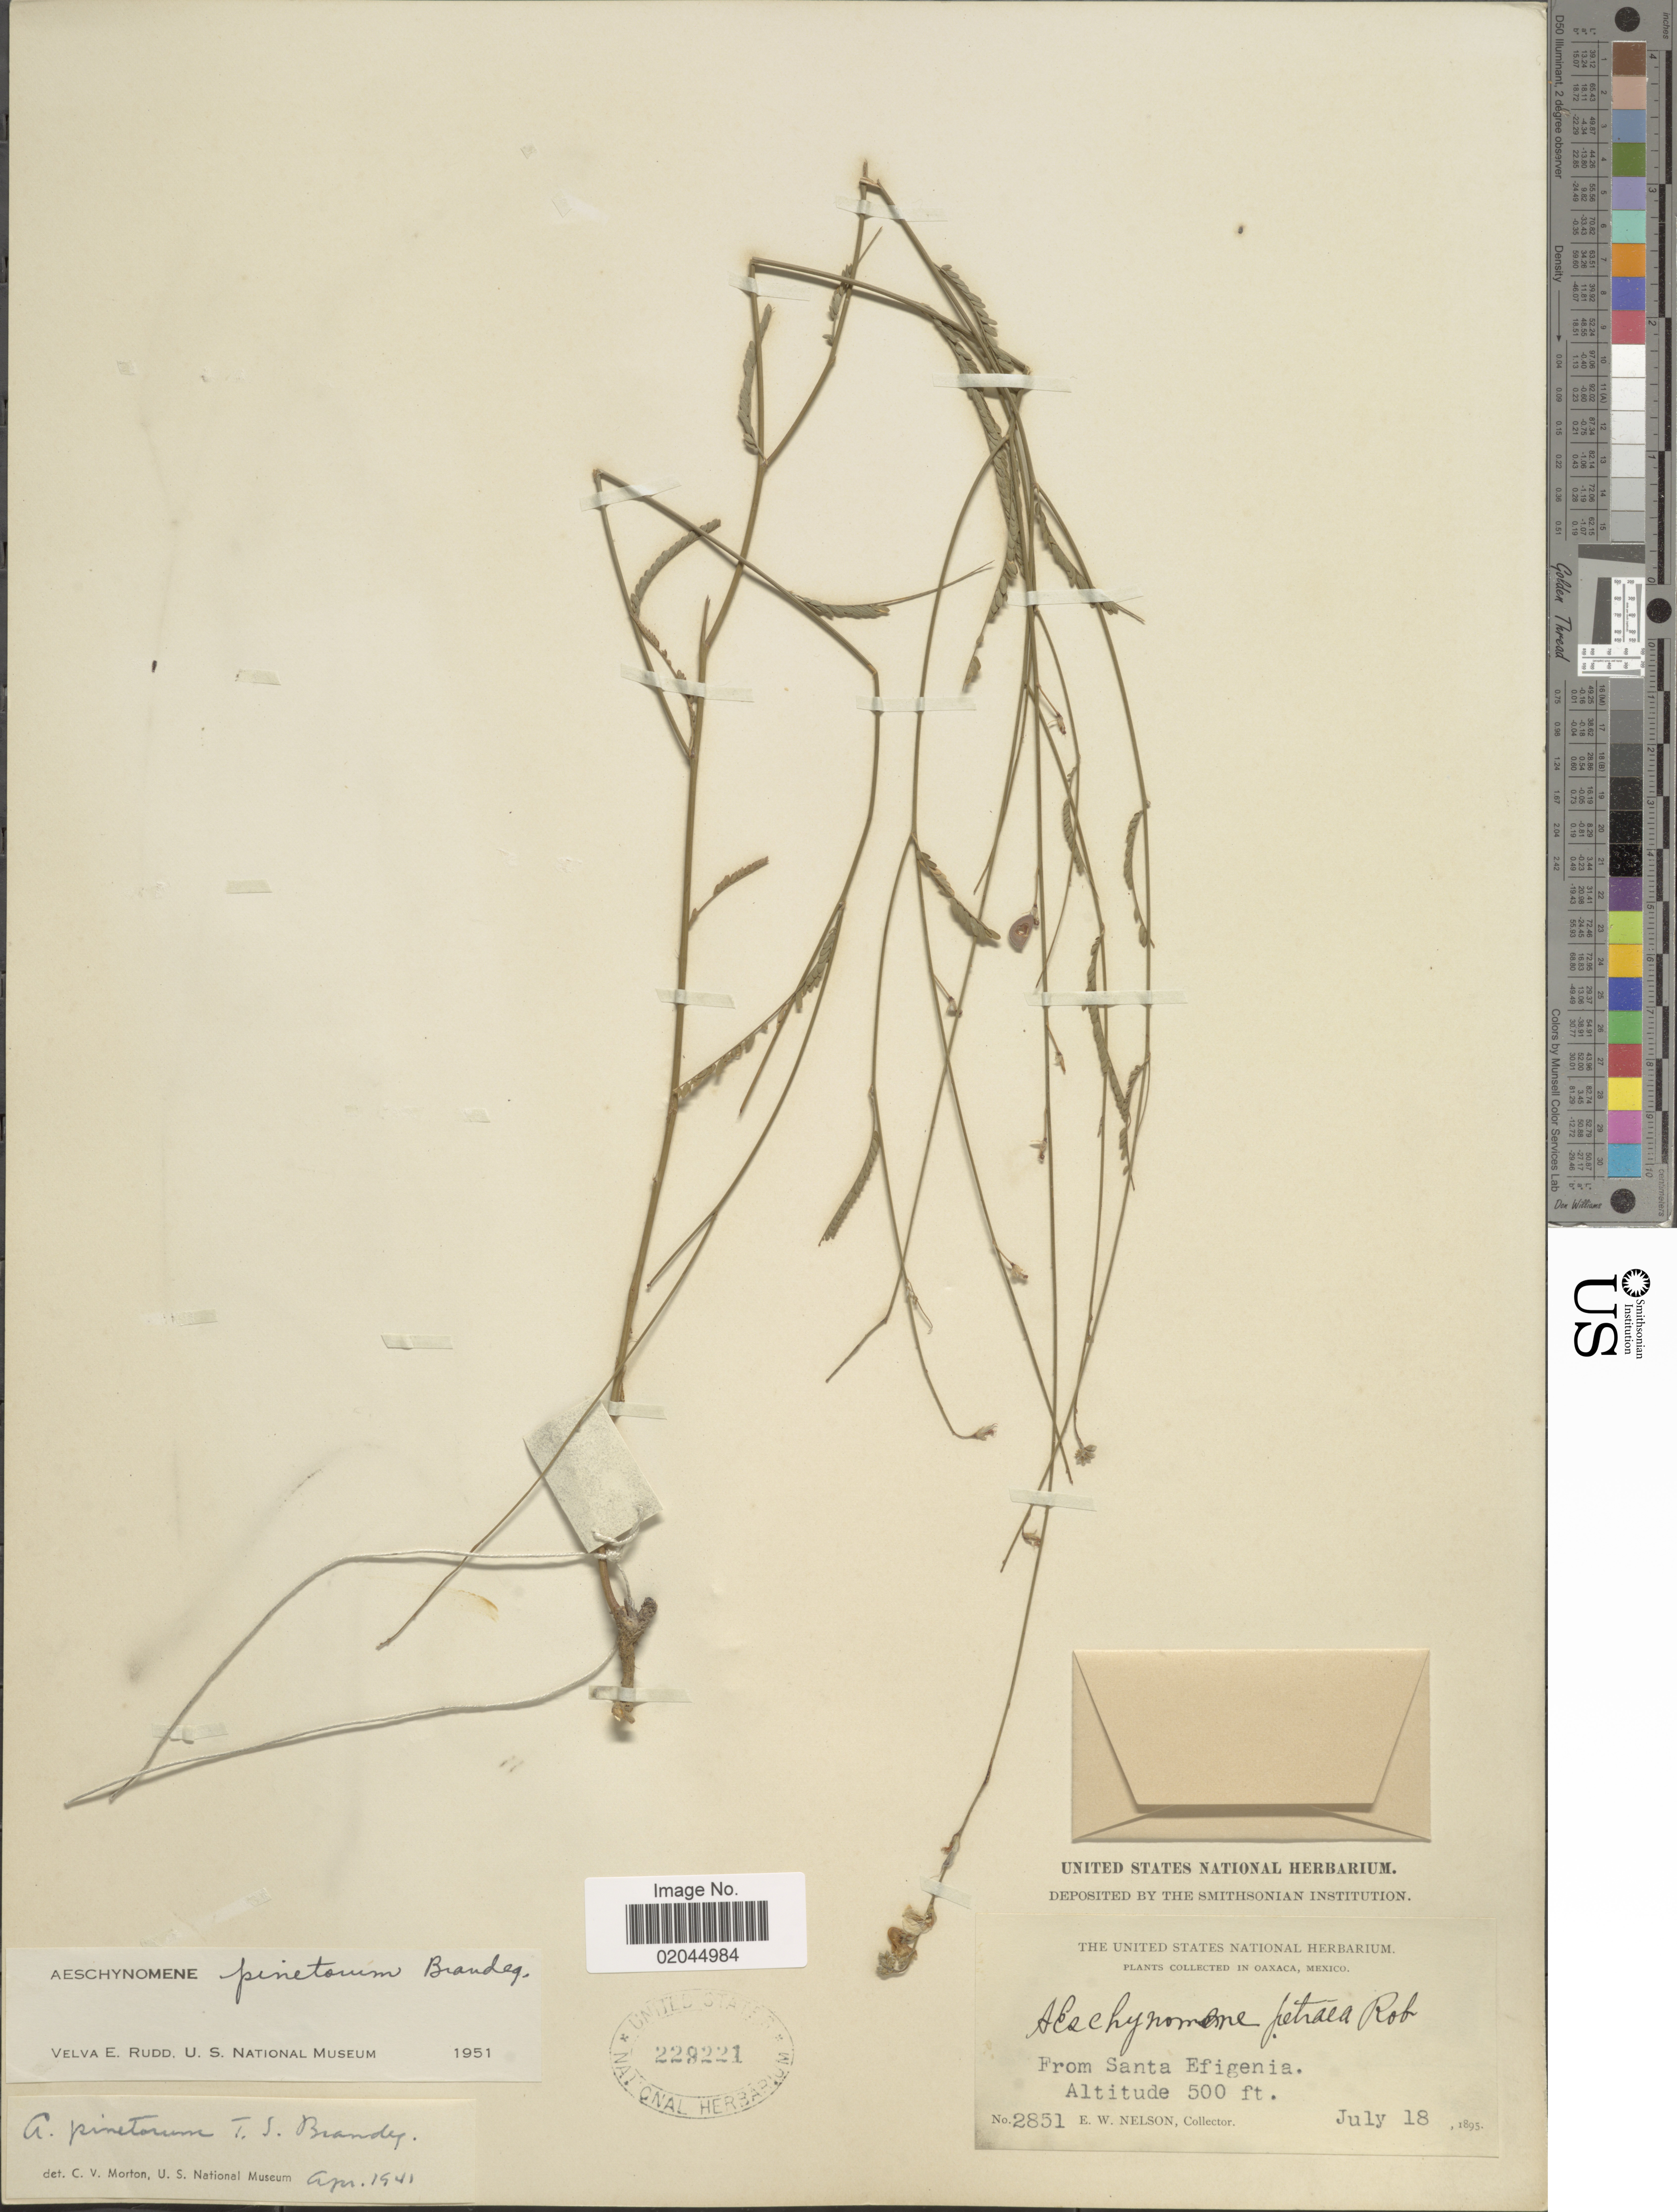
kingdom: Plantae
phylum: Tracheophyta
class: Magnoliopsida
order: Fabales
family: Fabaceae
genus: Aeschynomene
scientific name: Aeschynomene pinetorum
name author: Brandegee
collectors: E. W. Nelson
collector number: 2851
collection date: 1895-07-18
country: Mexico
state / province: Oaxaca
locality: In Oaxaca, Mexico, From Santa Efigenia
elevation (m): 152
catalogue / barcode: US 22921